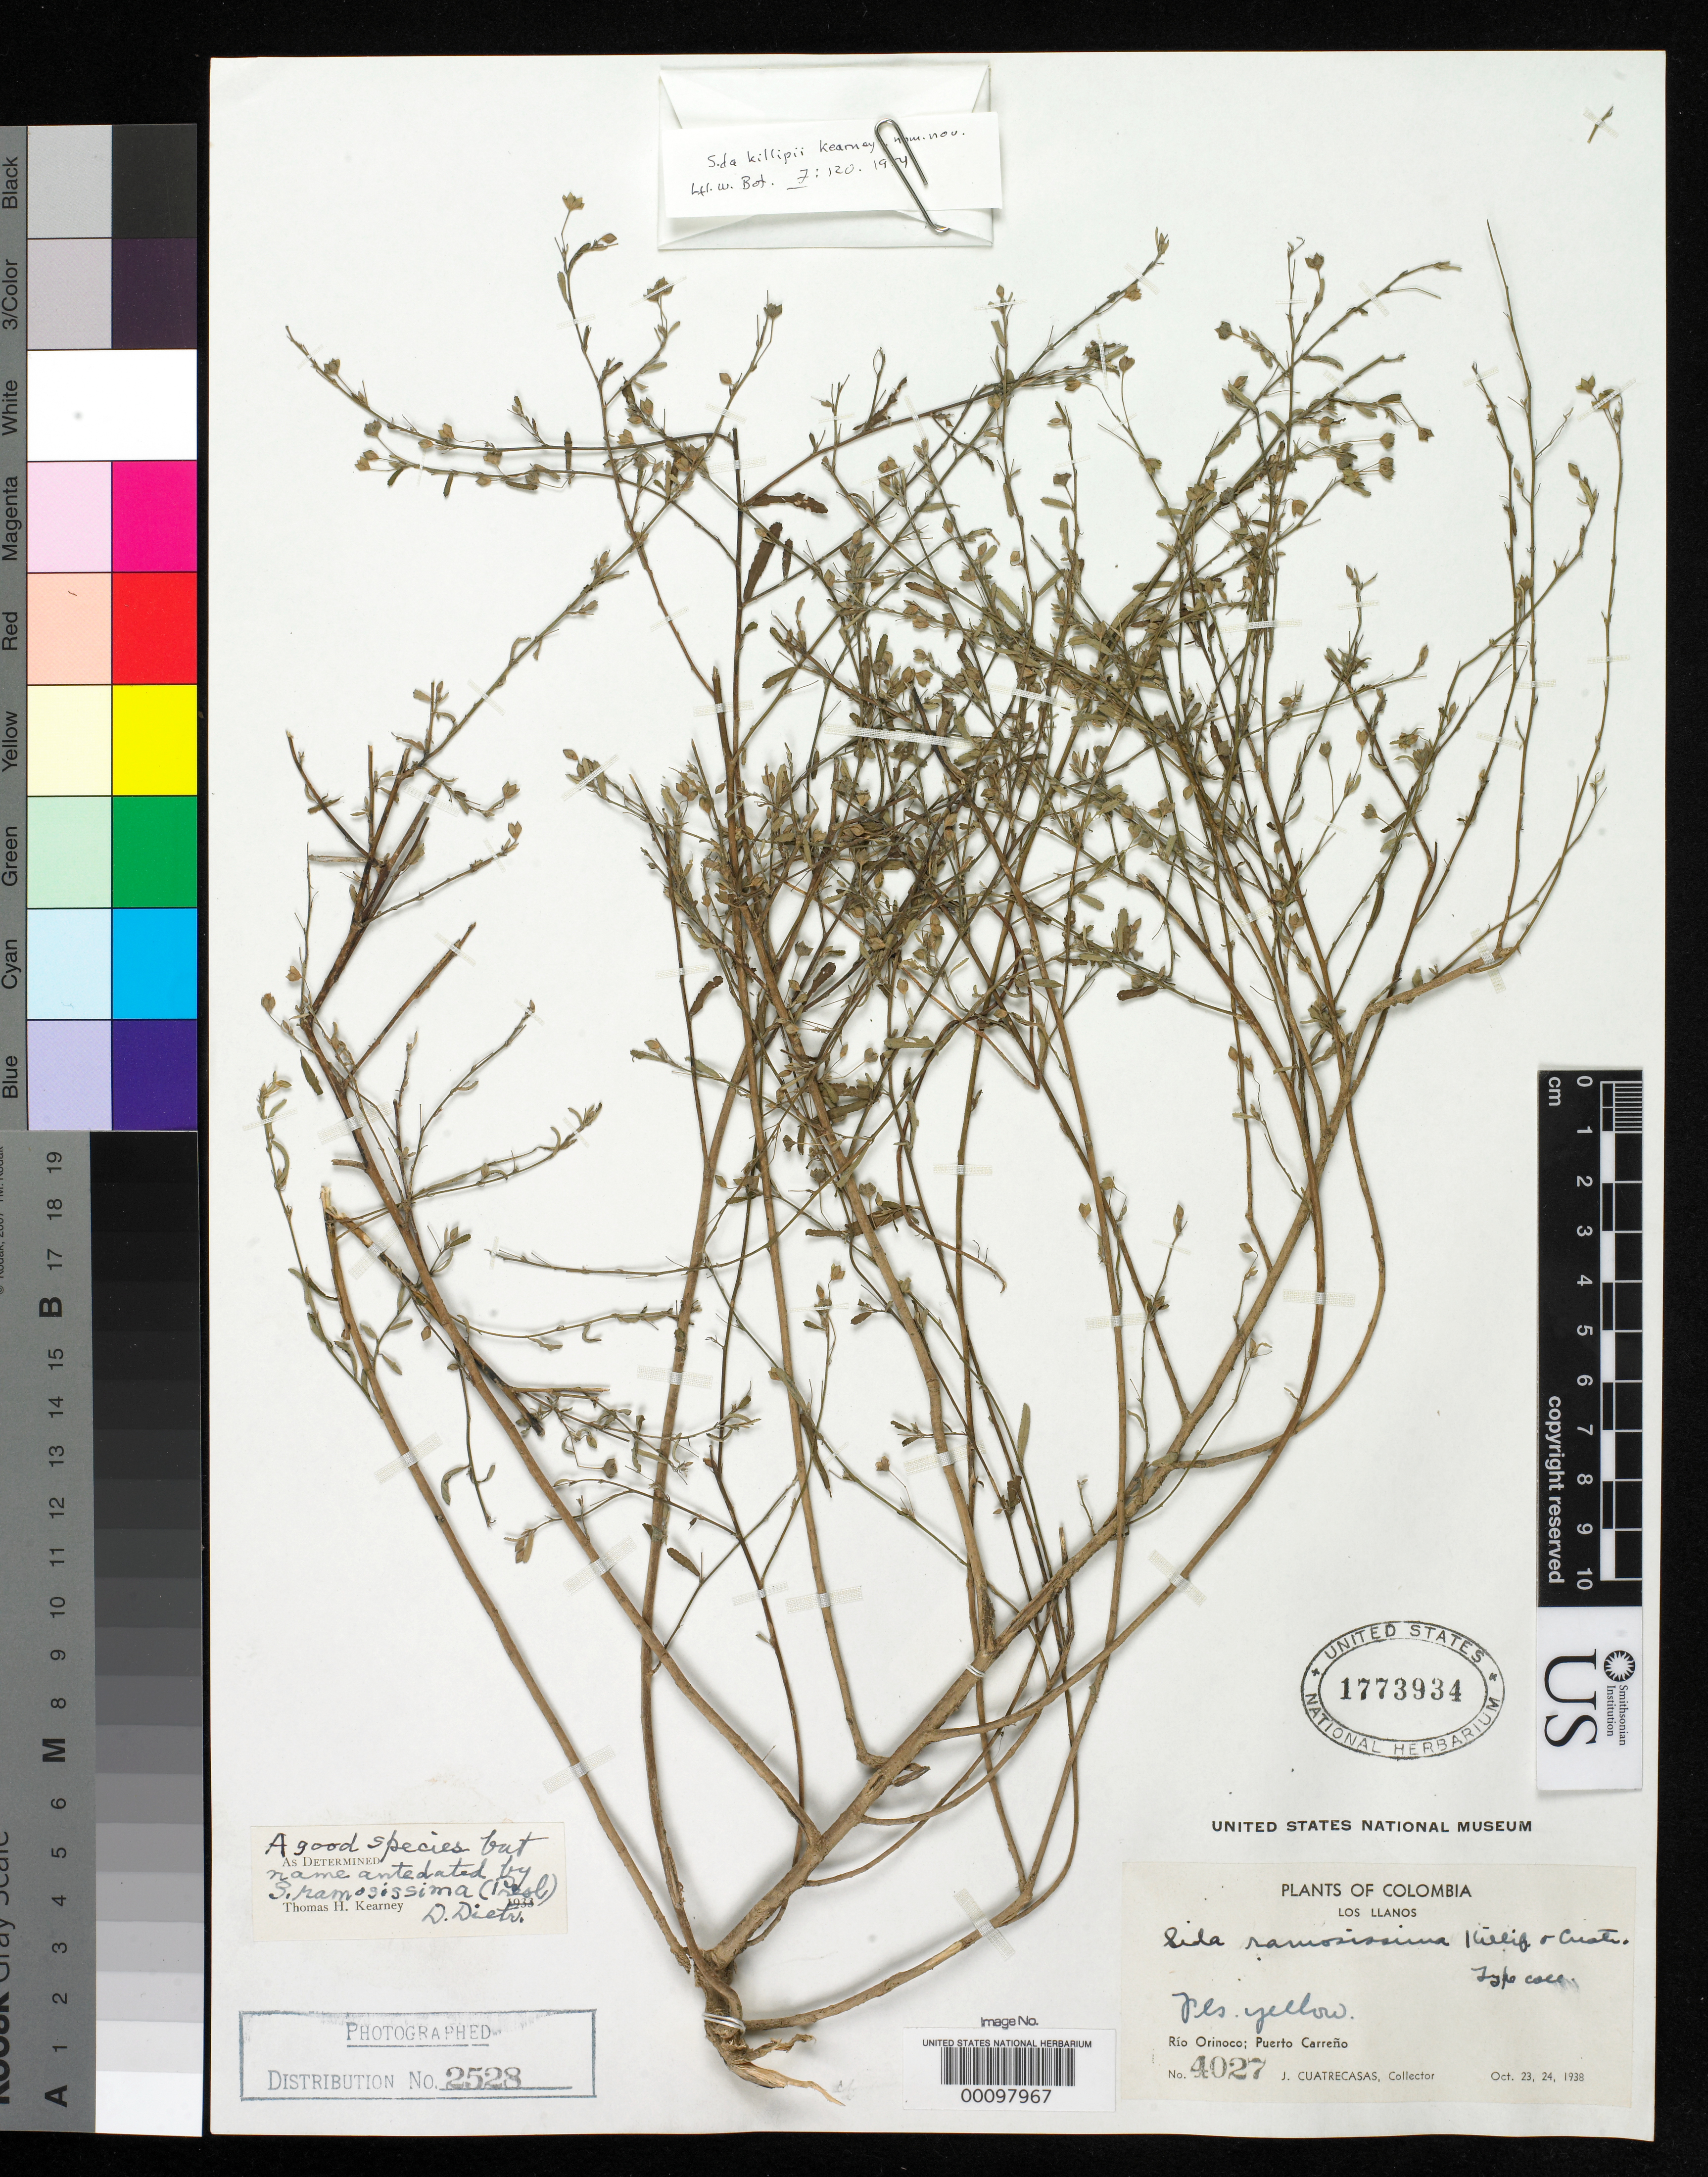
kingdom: Plantae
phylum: Tracheophyta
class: Magnoliopsida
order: Malvales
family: Malvaceae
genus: Sida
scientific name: Sida ramosissima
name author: Killip & Cuatrec.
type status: Isotype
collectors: J. Cuatrecasas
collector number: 4027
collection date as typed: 23 Oct 1938 to 24 Oct 1938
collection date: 1938-10-23/1938-10-24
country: Colombia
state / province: Vichada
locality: Rio Orinoco, Puerto Carreno.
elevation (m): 95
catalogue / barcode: US 1773934